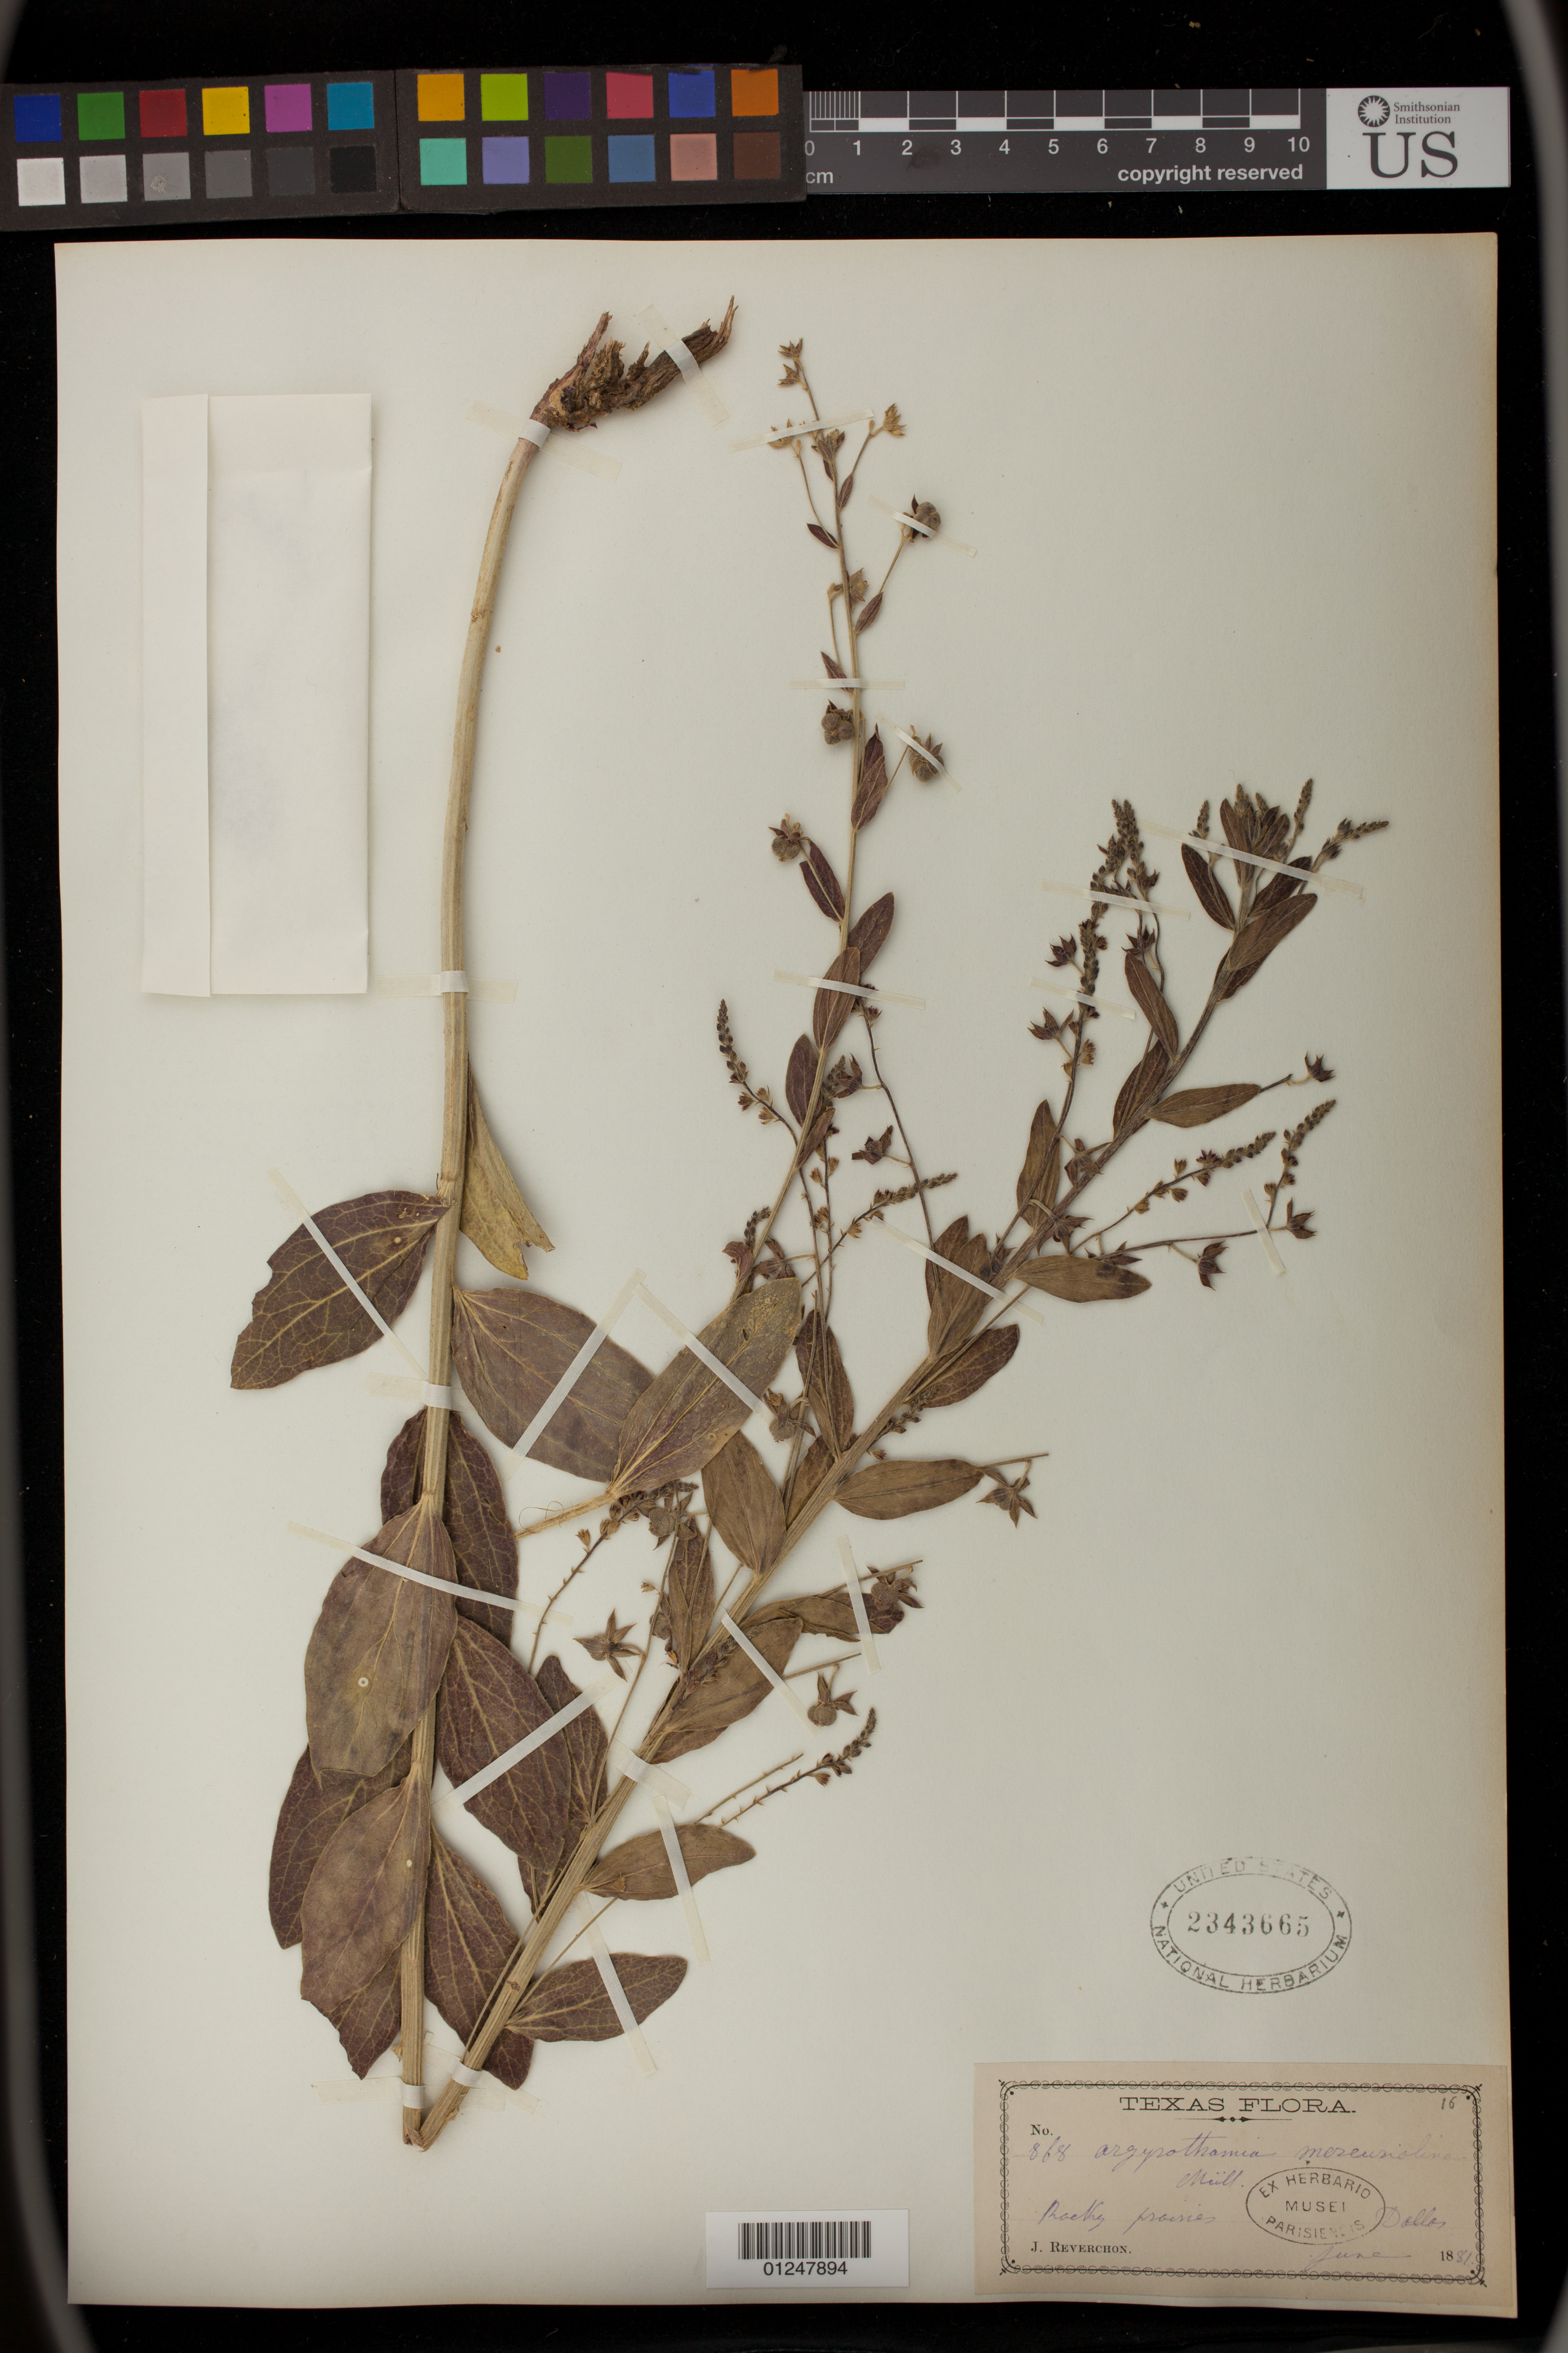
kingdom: Plantae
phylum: Tracheophyta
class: Magnoliopsida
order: Malpighiales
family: Euphorbiaceae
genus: Argythamnia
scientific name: Argythamnia mercurialina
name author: (Nutt.) Müll. Arg.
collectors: J. Reverchon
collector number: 868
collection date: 1881-06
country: United States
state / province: Texas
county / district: Dallas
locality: Rocky Prairies, Dallas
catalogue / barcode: US 2343665